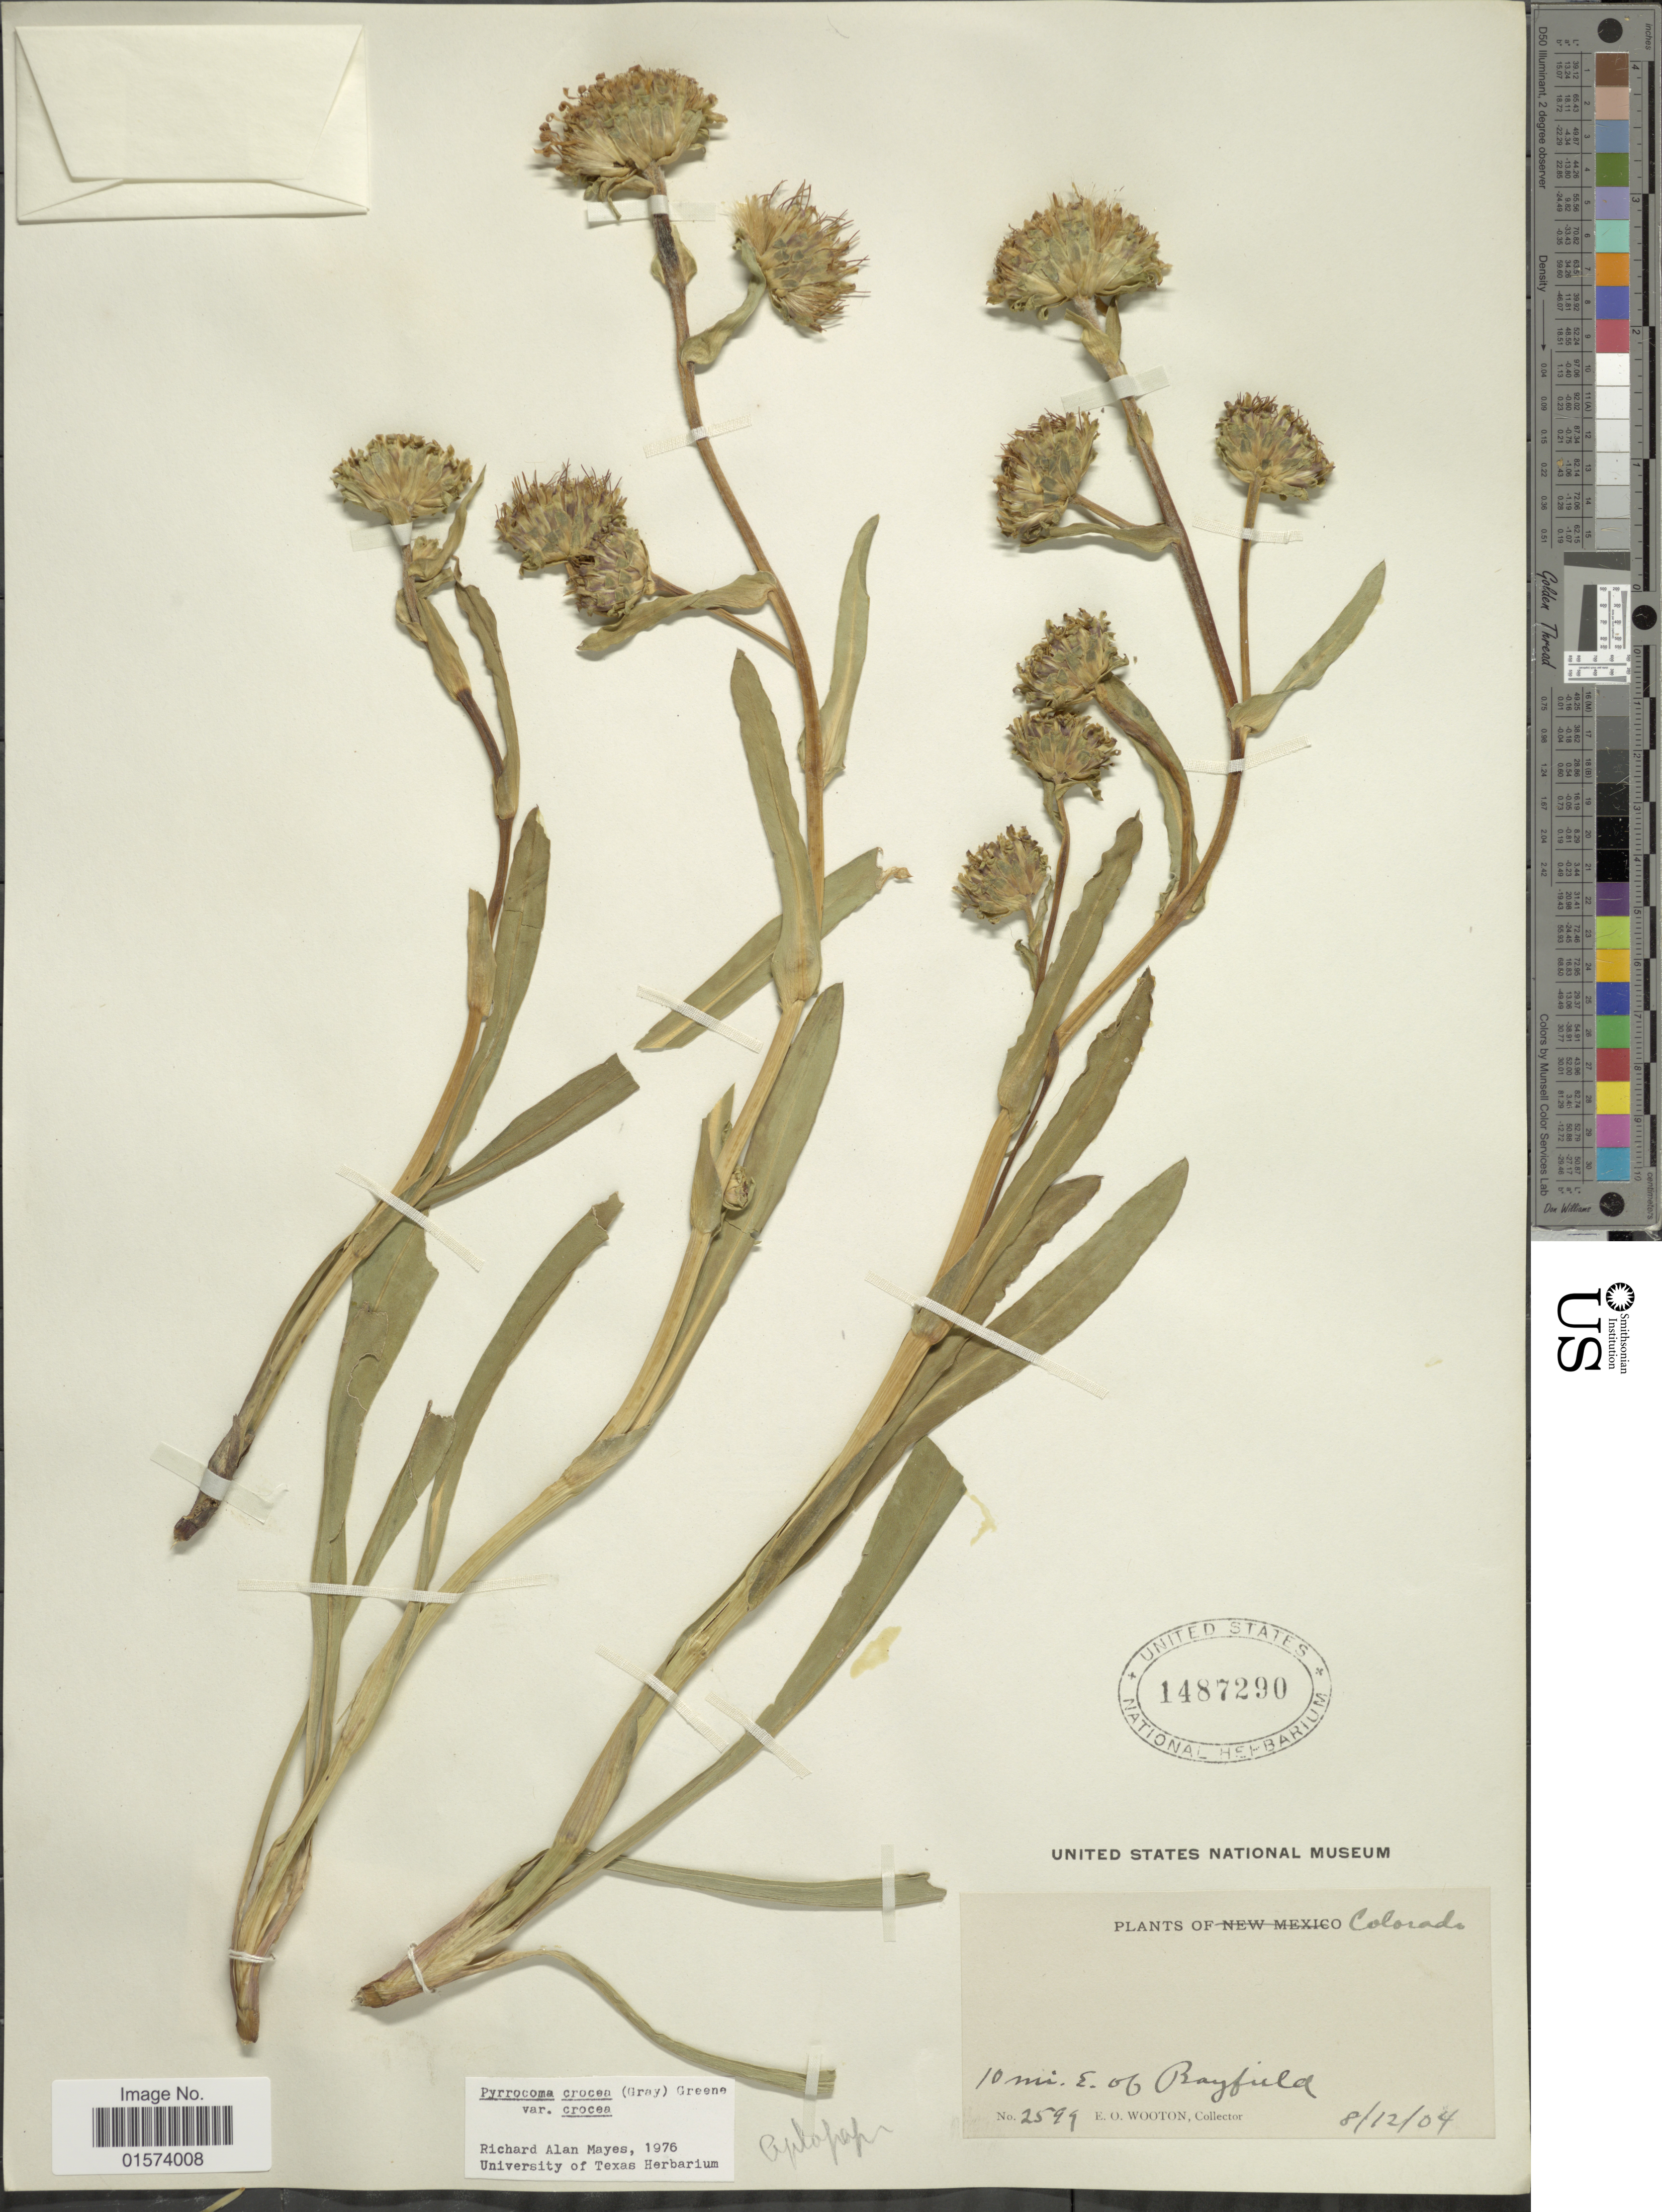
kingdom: Plantae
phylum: Tracheophyta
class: Magnoliopsida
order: Asterales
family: Asteraceae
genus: Pyrrocoma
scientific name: Pyrrocoma crocea var. crocea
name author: (A. Gray) Greene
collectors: E. O. Wooton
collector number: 2599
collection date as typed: Transcribed d/m/y: 12/8/4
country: United States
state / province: Colorado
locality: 10 mi. E. of Bayfield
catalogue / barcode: US 1487290